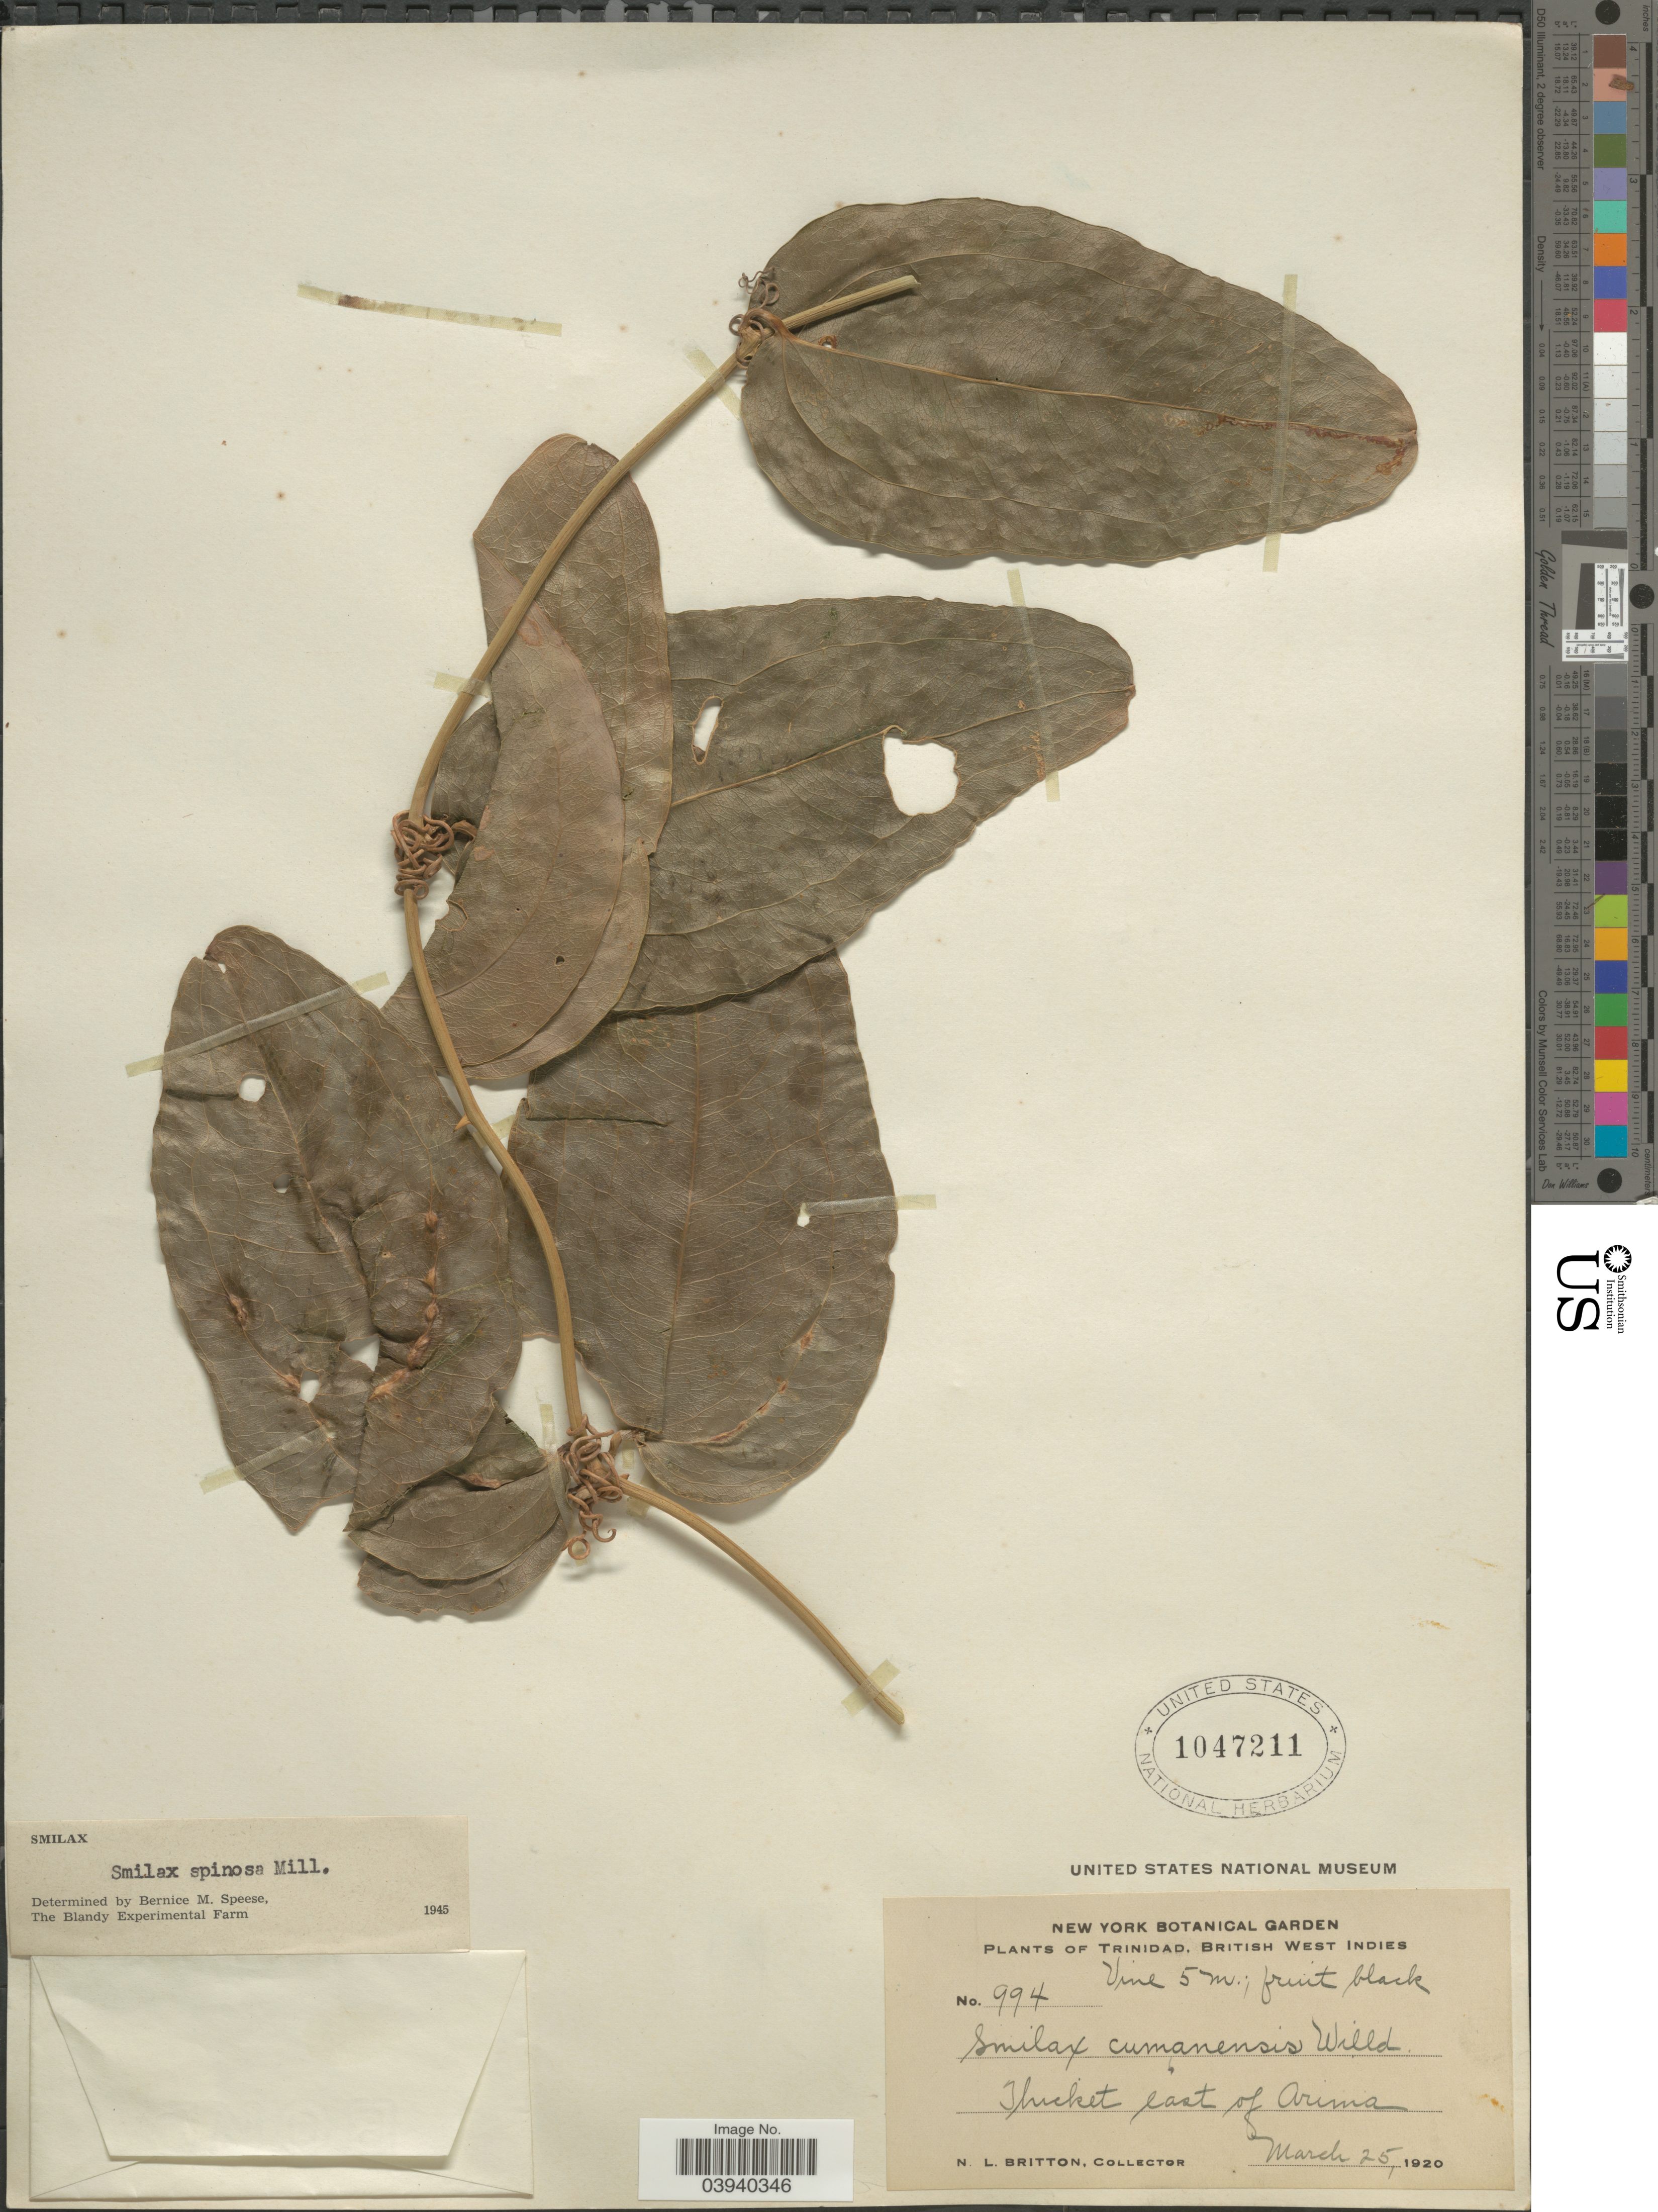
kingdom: Plantae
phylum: Tracheophyta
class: Liliopsida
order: Liliales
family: Smilacaceae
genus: Smilax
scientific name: Smilax spinosa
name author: Mill.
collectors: Mrs. N. L. Britton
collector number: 994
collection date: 1920-03-25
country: Trinidad and Tobago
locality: Trinidad, British West Indies. Thicket east of Arima.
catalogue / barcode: US 1047211